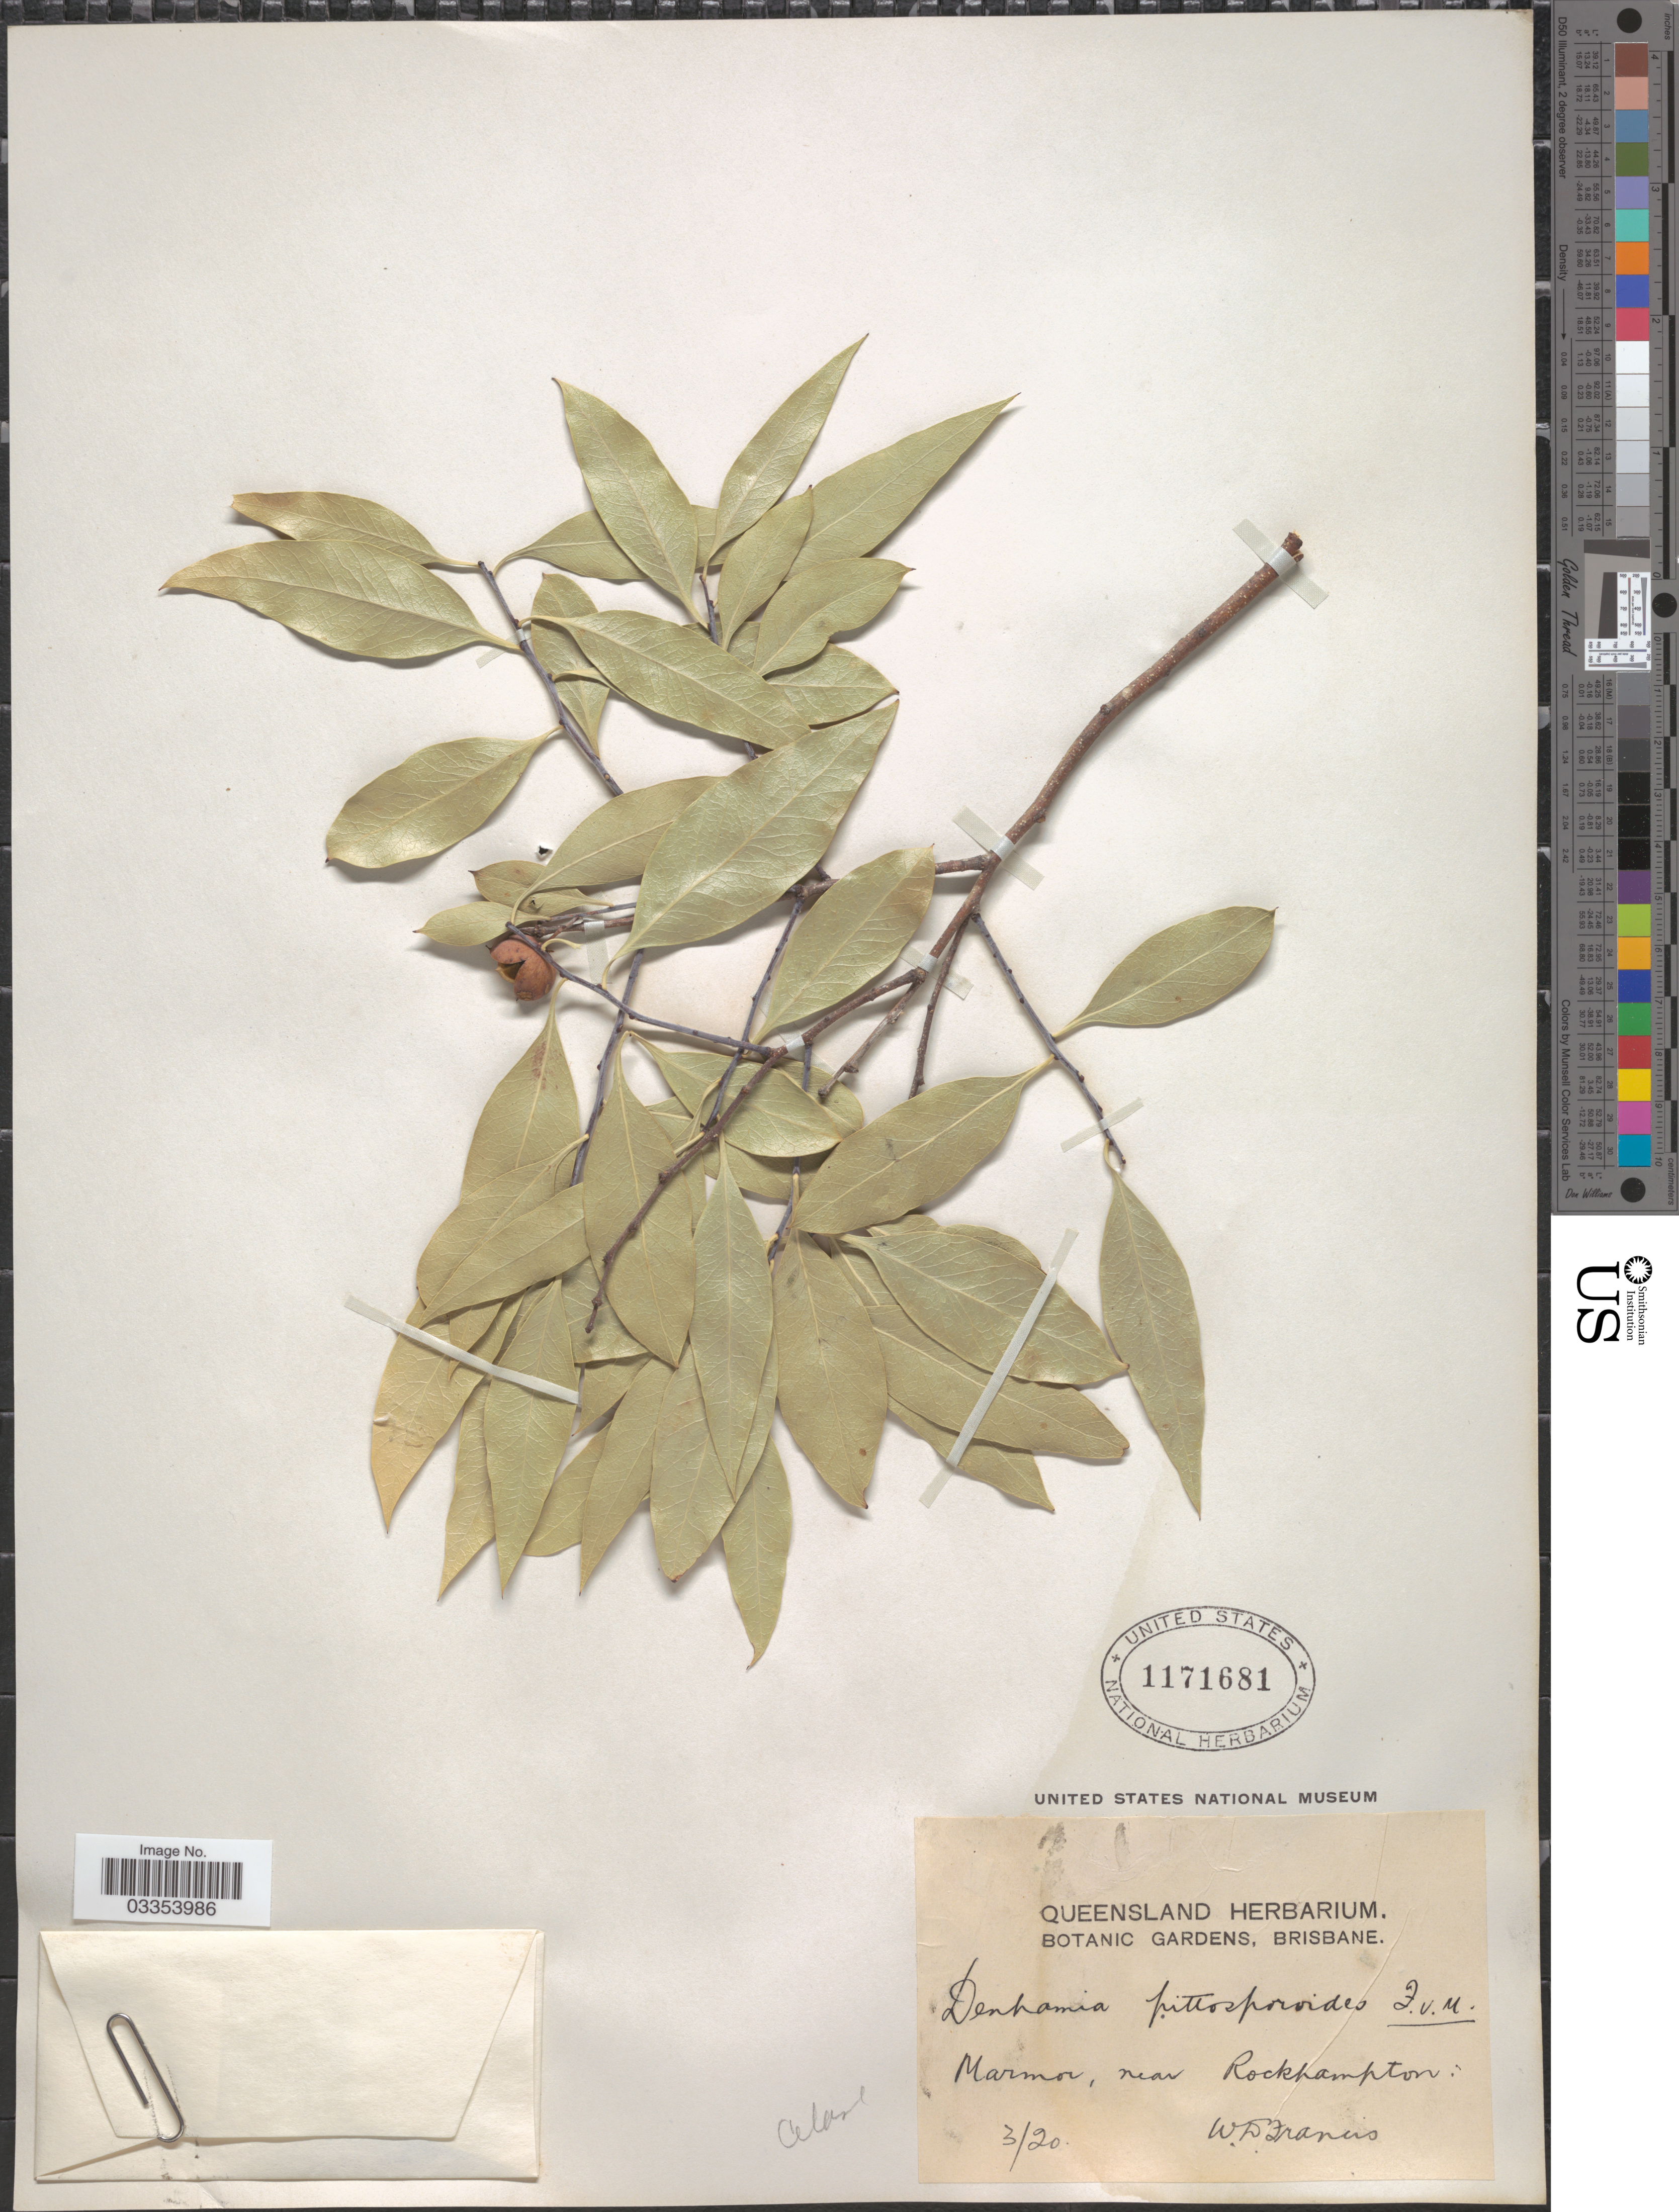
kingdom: Plantae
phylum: Tracheophyta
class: Magnoliopsida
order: Celastrales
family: Celastraceae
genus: Denhamia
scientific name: Denhamia pittosporoides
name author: F. Muell.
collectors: W. Francis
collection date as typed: Transcribed d/m/y: /3/20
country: Australia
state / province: Queensland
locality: Marmor, near Rockhampton.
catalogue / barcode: US 1171681